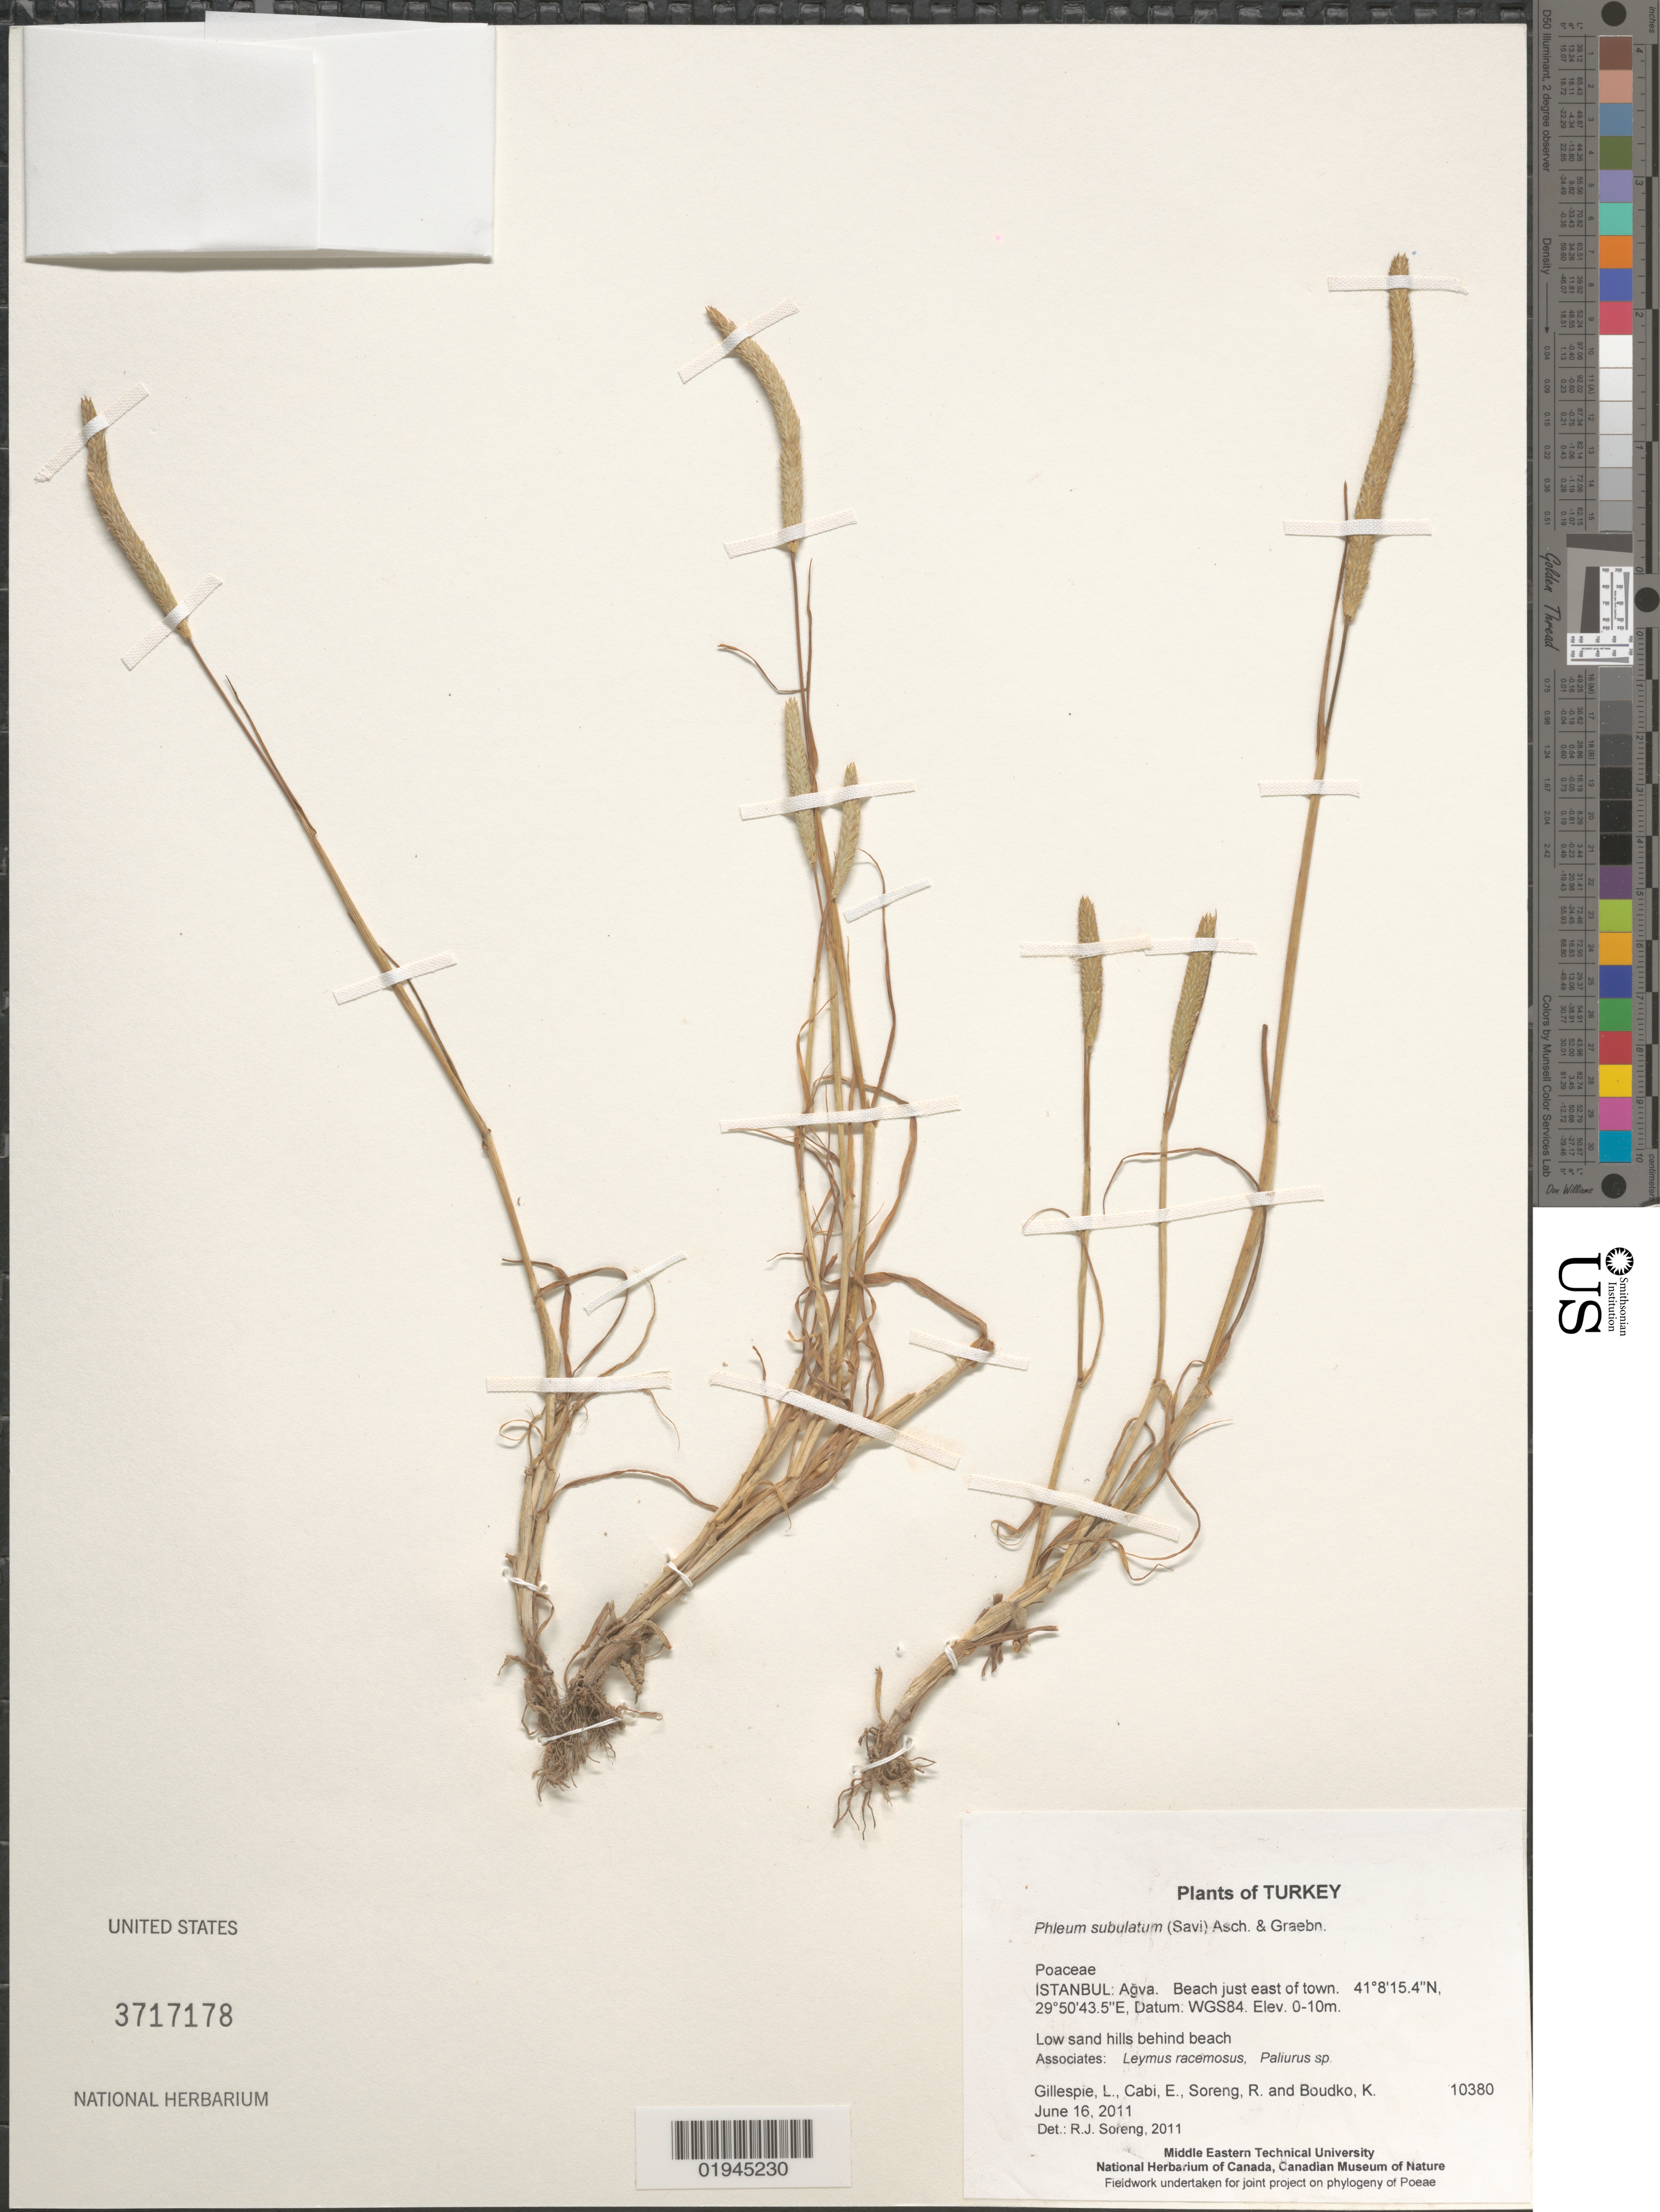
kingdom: Plantae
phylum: Tracheophyta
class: Liliopsida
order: Poales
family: Poaceae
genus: Phleum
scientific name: Phleum subulatum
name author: (Savi) Asch. & Graeb.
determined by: Soreng, Robert J., Research Associate (BOT), Smithsonian Institution - National Museum of Natural History (UNITED STATES)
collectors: L. J. Gillespie, E. Cabi, R. J. Soreng & K. Boudko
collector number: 10380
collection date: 2011-06-16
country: Turkey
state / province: Istanbul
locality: Agva. Beach just east of town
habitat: Low sand hills behind beach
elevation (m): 0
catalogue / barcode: US 3717178